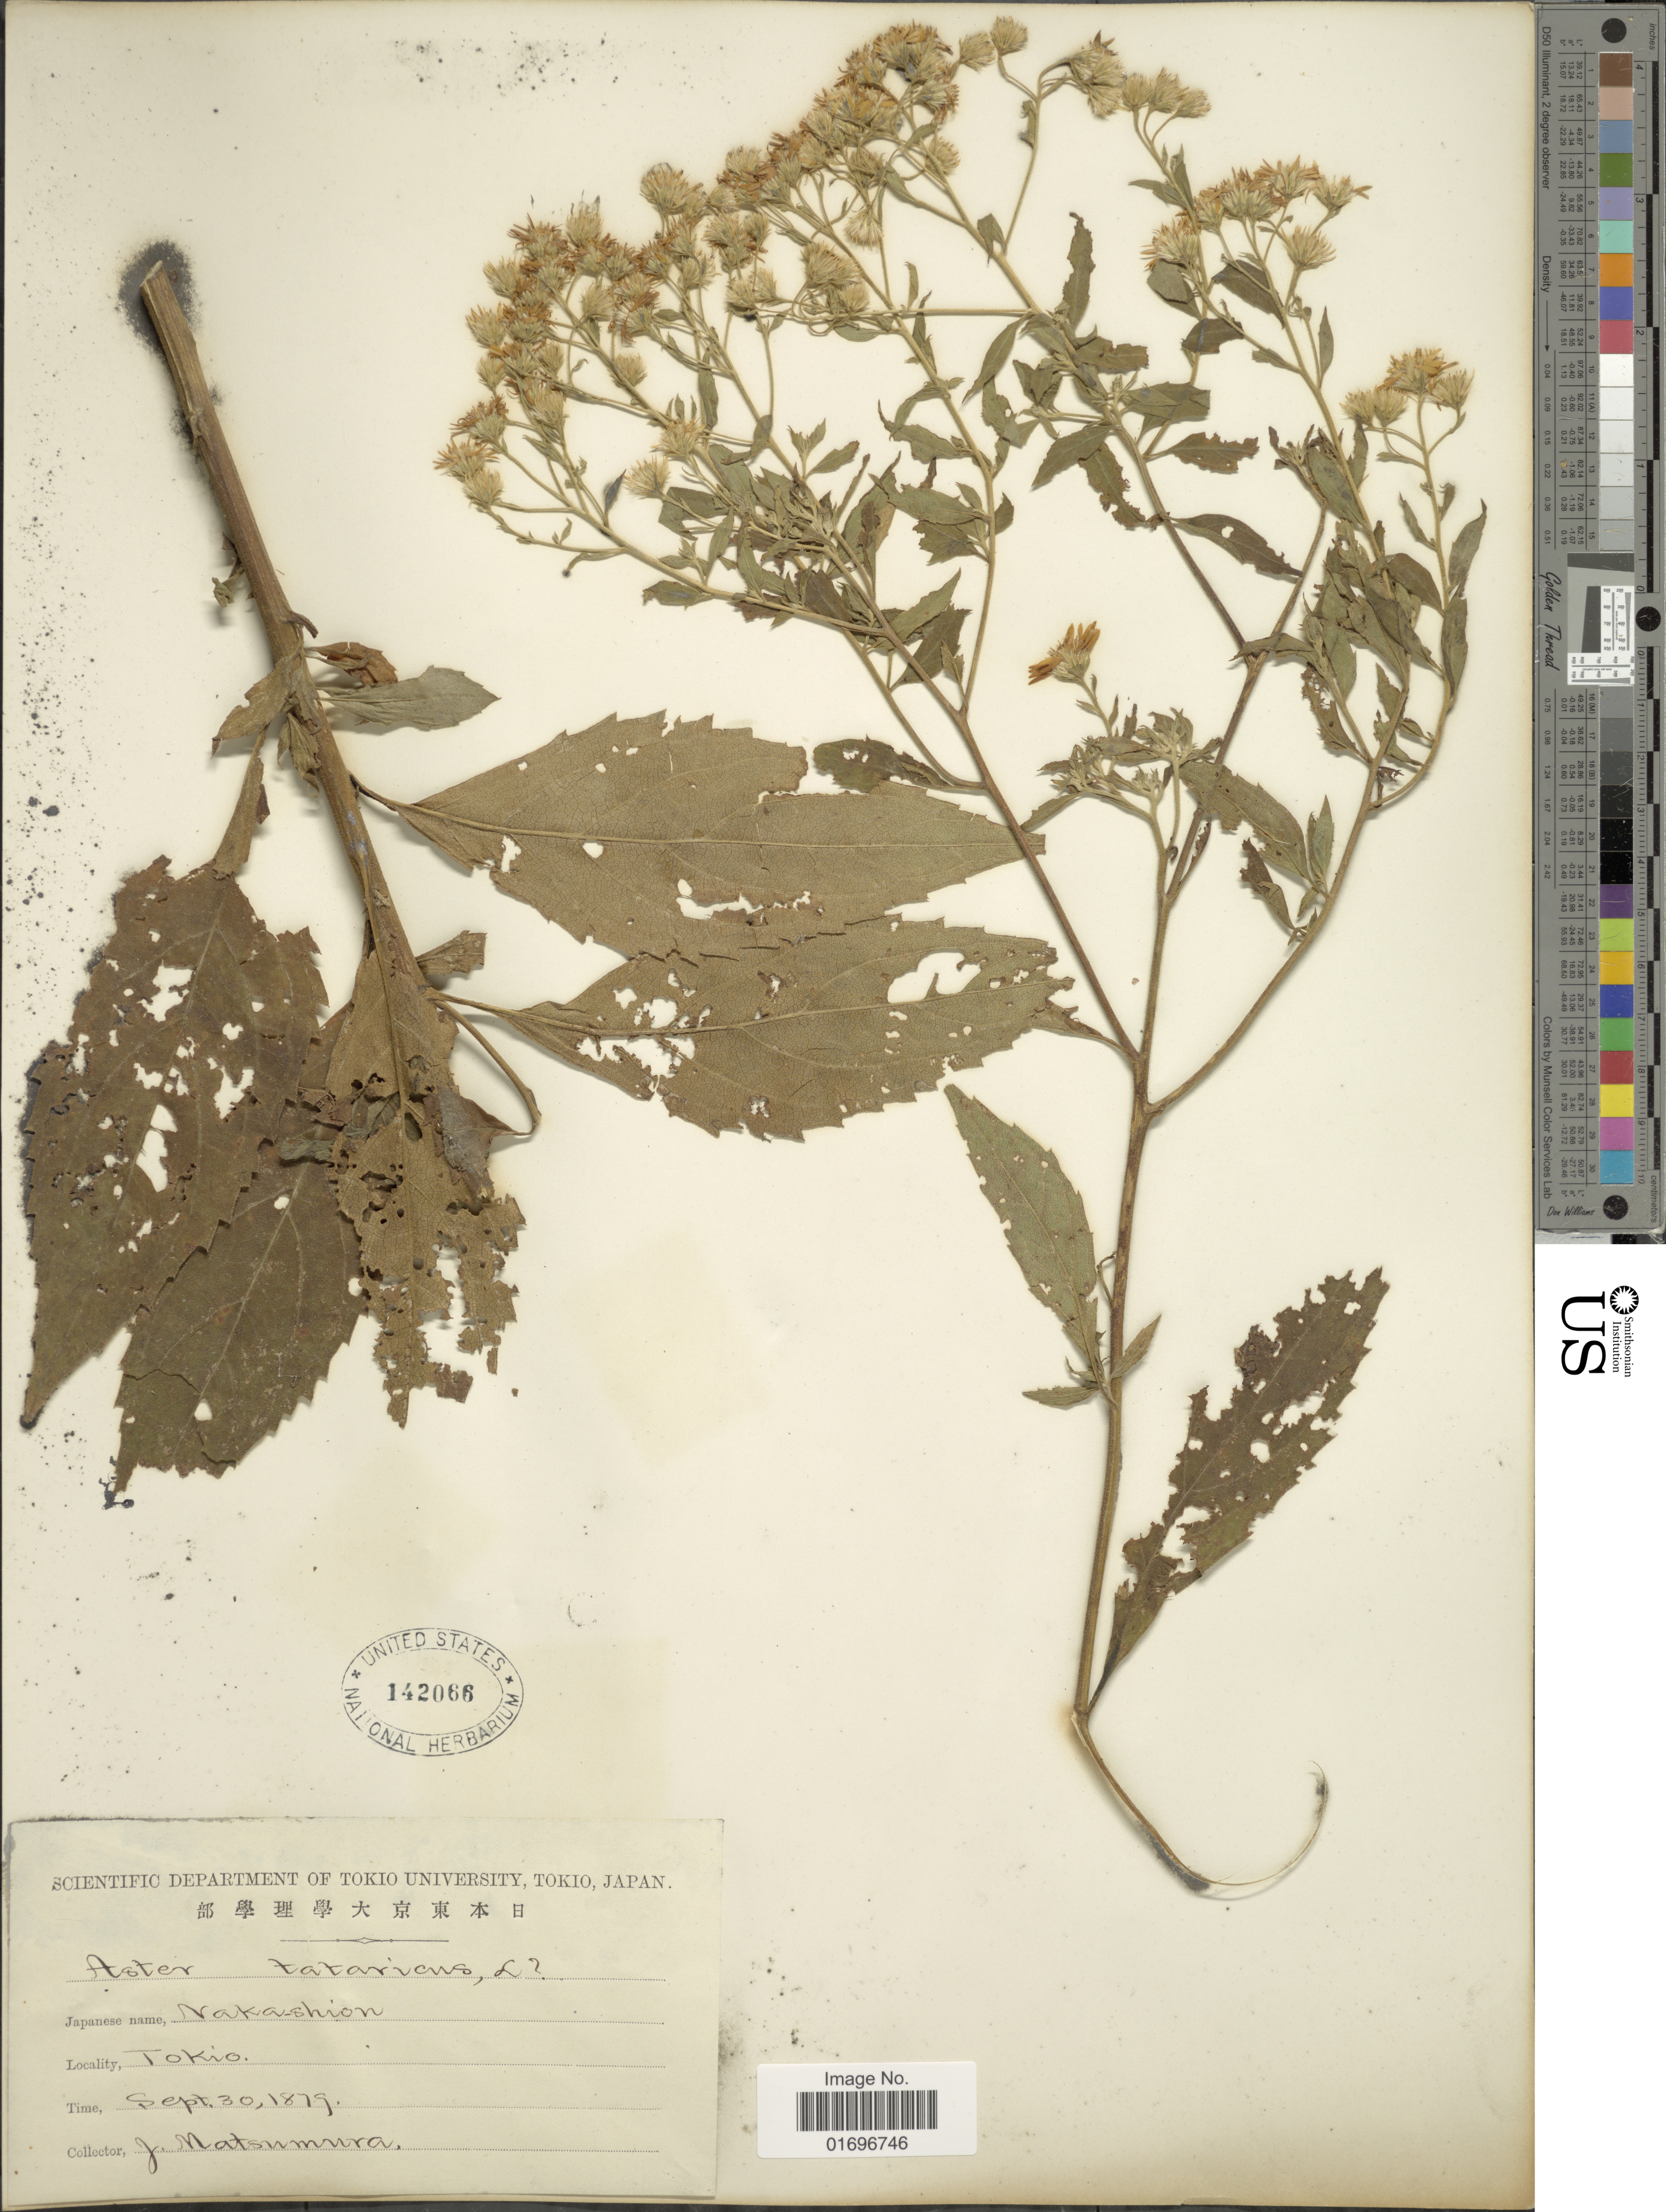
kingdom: Plantae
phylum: Tracheophyta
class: Magnoliopsida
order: Asterales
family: Asteraceae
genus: Aster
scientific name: Aster tataricus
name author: L. f.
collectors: J. Matsumura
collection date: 1879-09-30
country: Japan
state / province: Tokyo, Federal City of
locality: Tokio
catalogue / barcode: US 142066